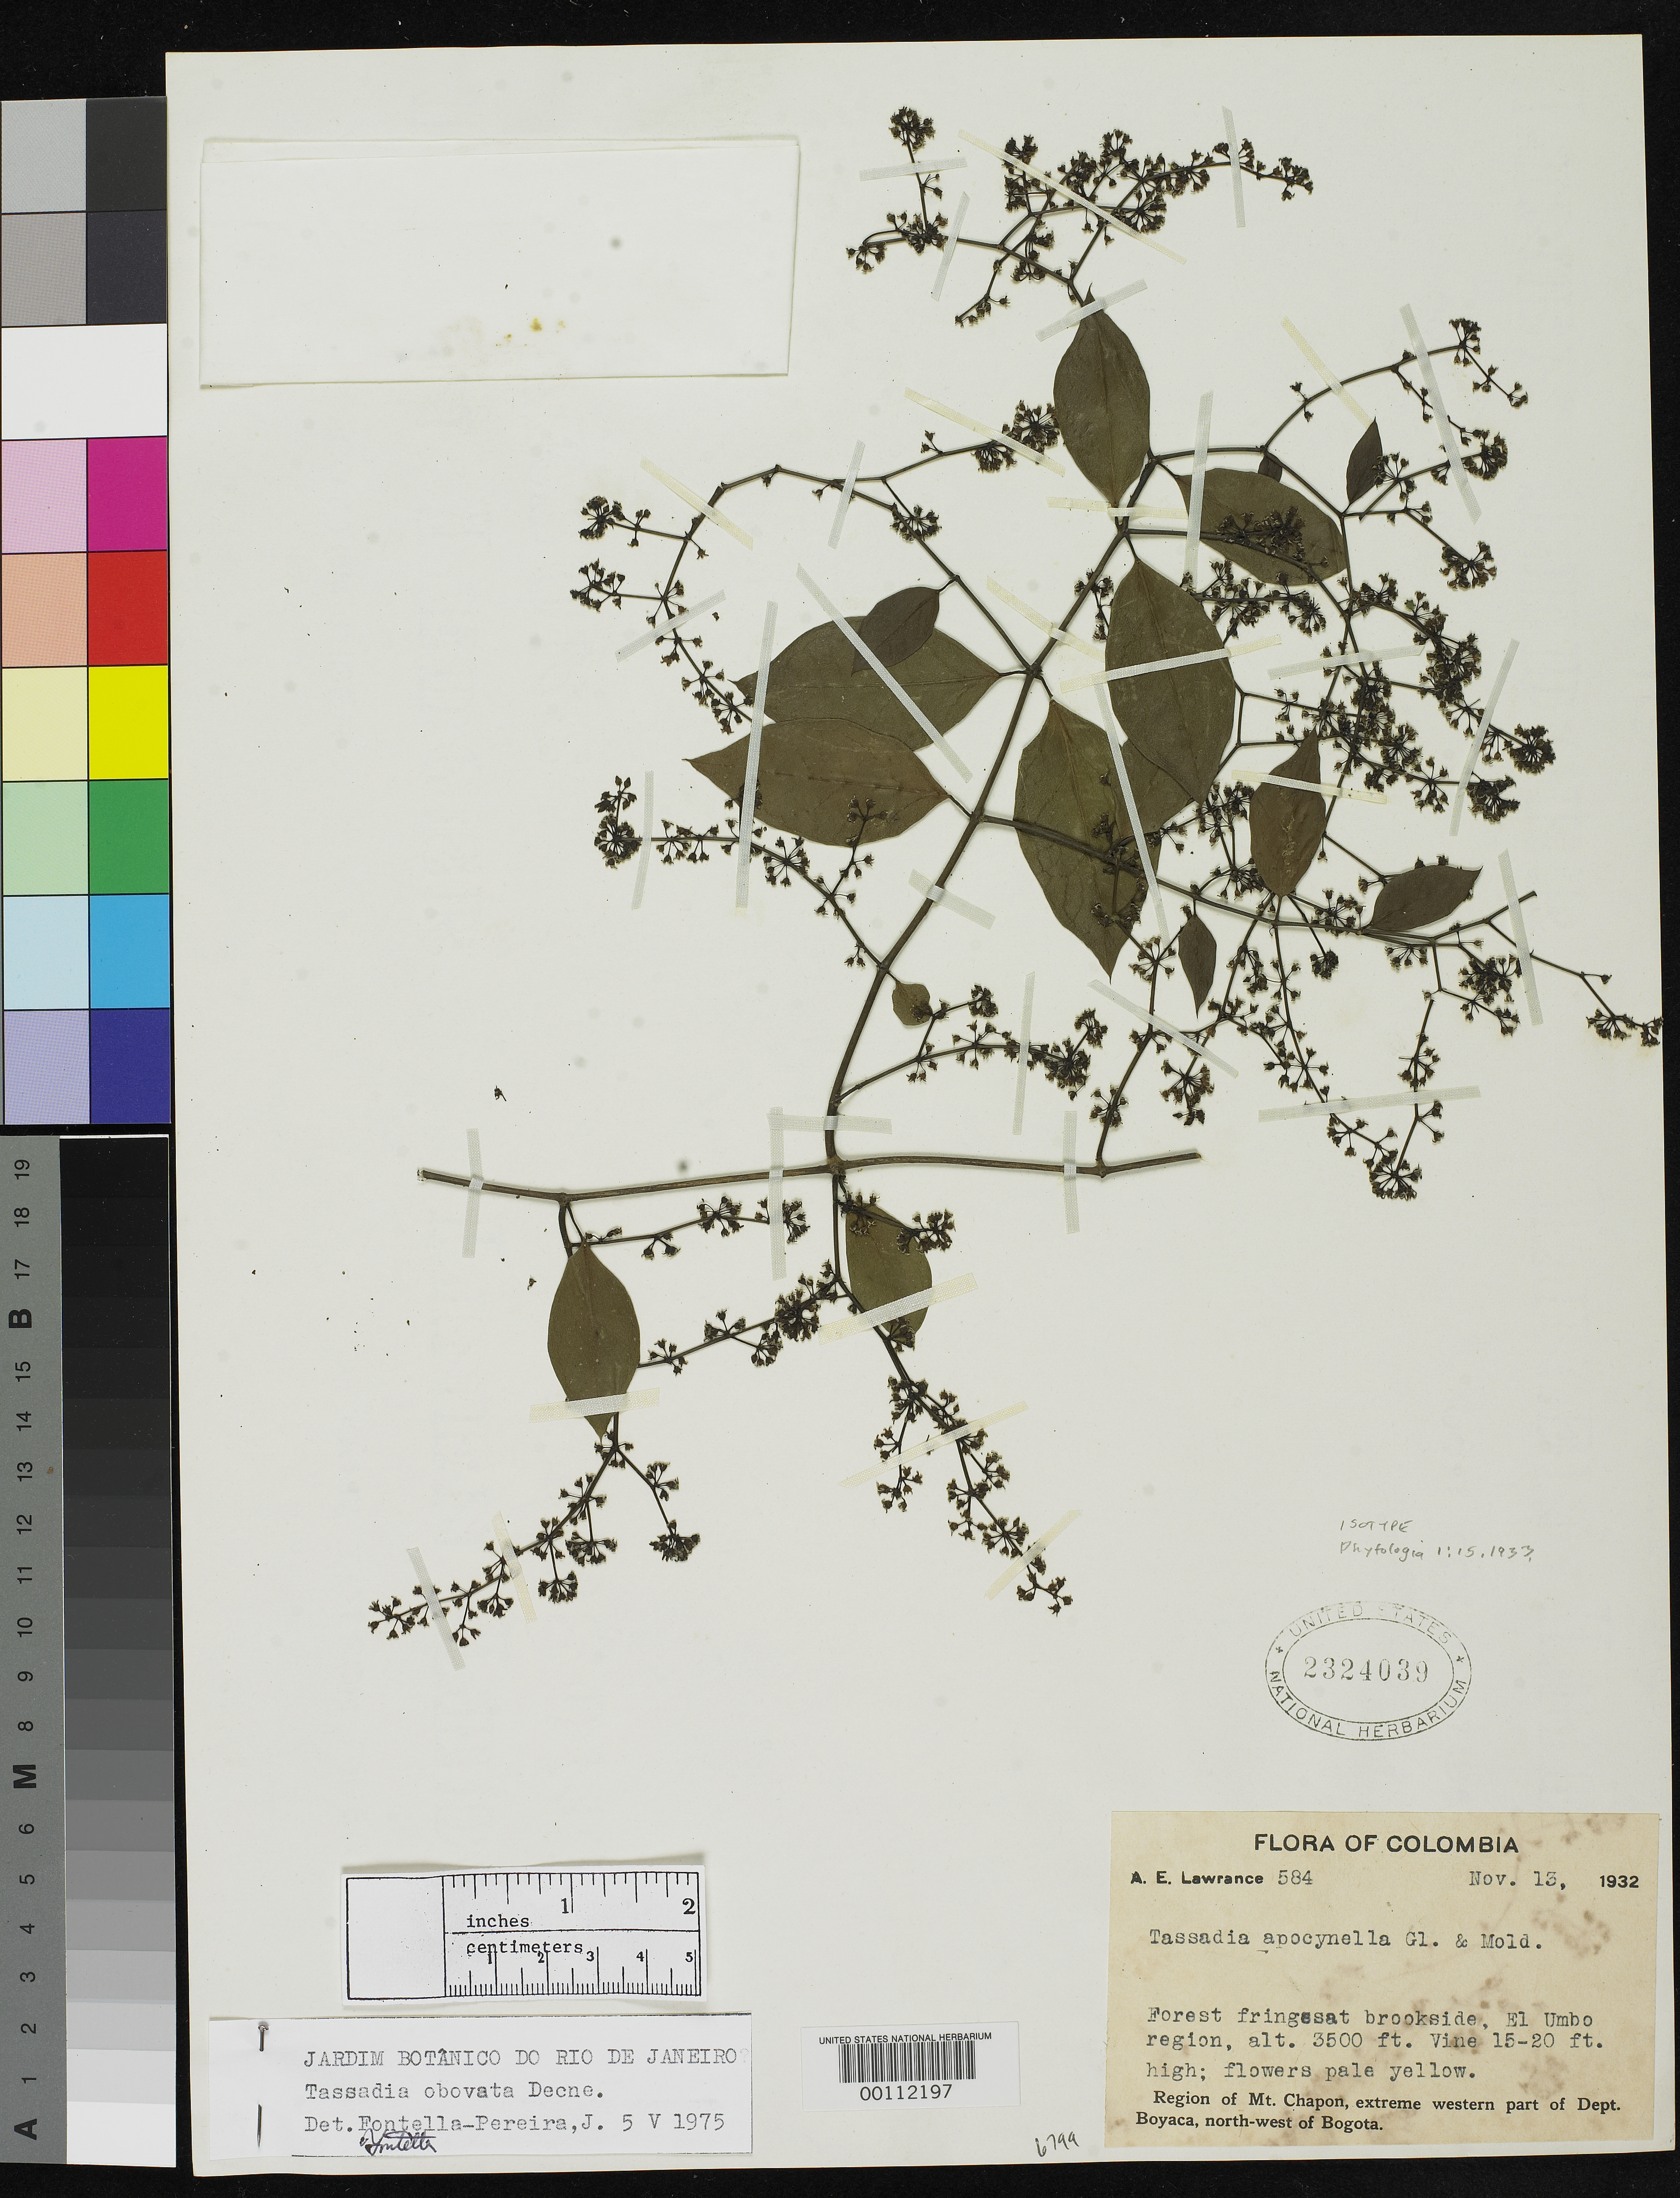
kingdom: Plantae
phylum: Tracheophyta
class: Magnoliopsida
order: Gentianales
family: Apocynaceae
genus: Tassadia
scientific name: Tassadia apocynella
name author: Gleason & Moldenke in Moldenke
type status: Isotype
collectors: A. Lawrance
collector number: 584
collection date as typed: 13 Nov 1932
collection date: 1932-11-13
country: Colombia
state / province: Boyacá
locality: Mt. Chapon.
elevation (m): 1067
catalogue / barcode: US 2324039